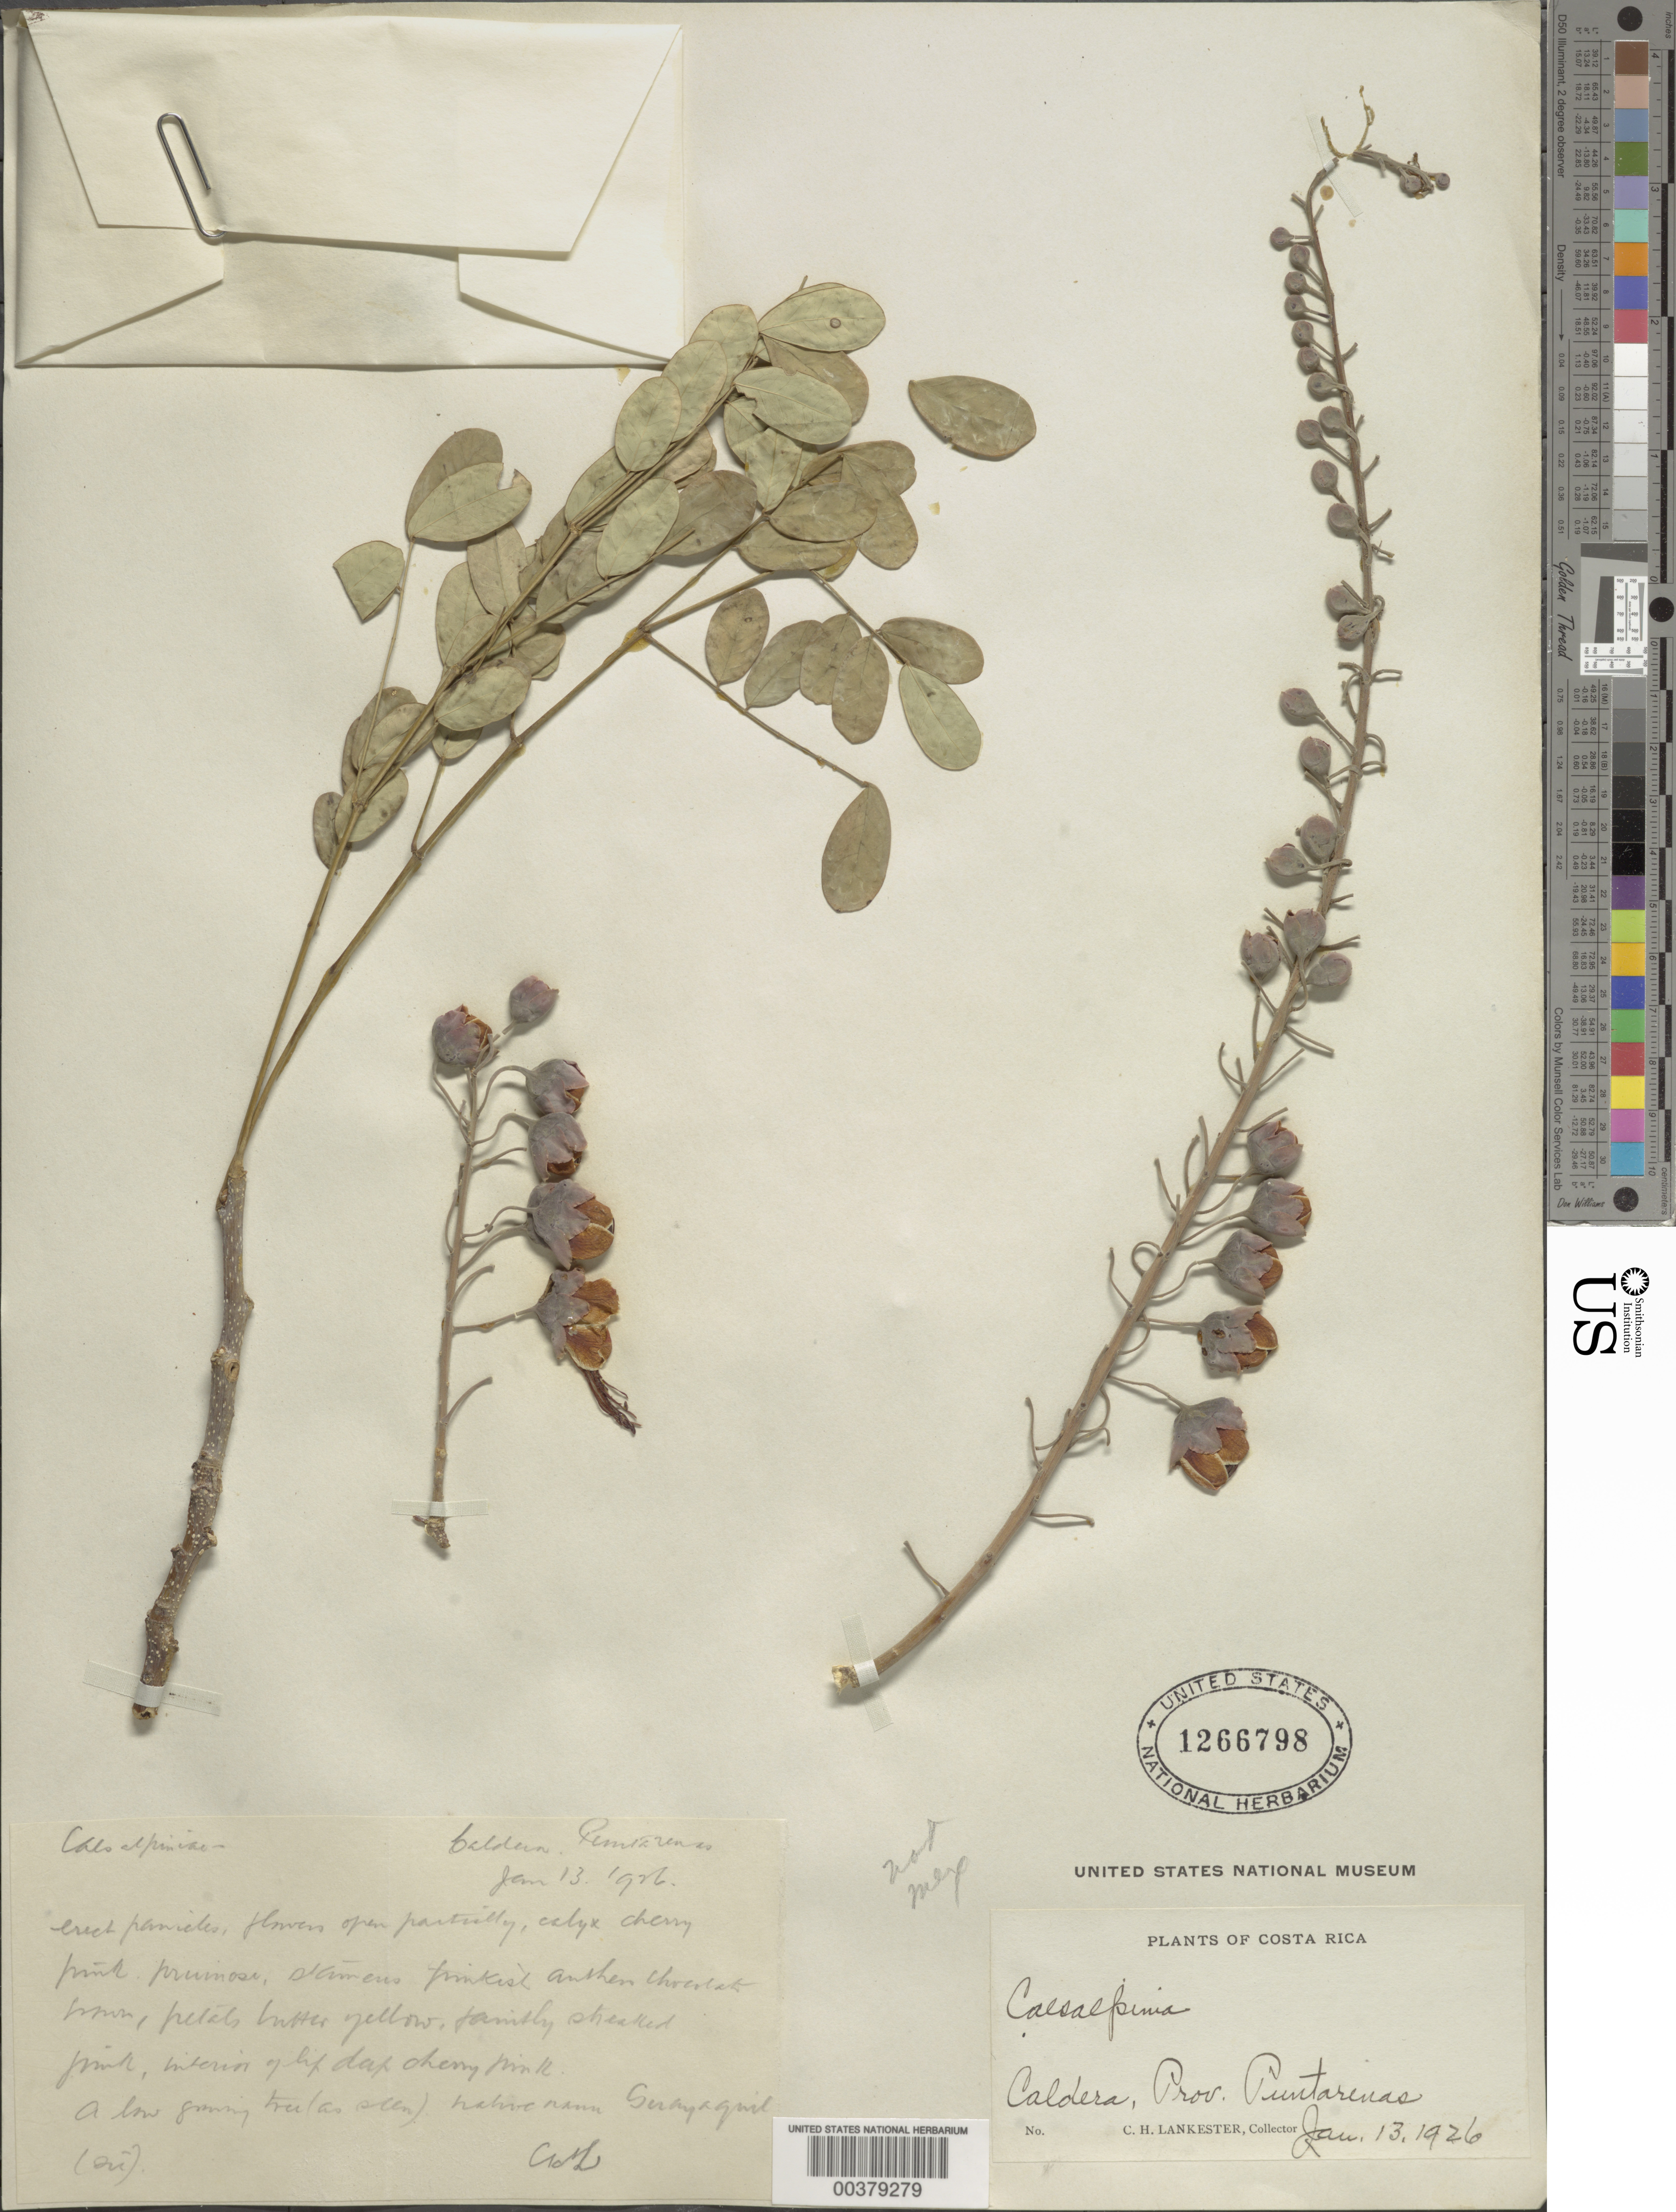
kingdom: Plantae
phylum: Tracheophyta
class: Magnoliopsida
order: Fabales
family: Fabaceae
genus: Caesalpinia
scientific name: Caesalpinia sp.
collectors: C. H. Lankester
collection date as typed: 13 Jan 1926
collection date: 1926-01-13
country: Costa Rica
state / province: Puntarenas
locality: Caldera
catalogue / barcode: US 1266798